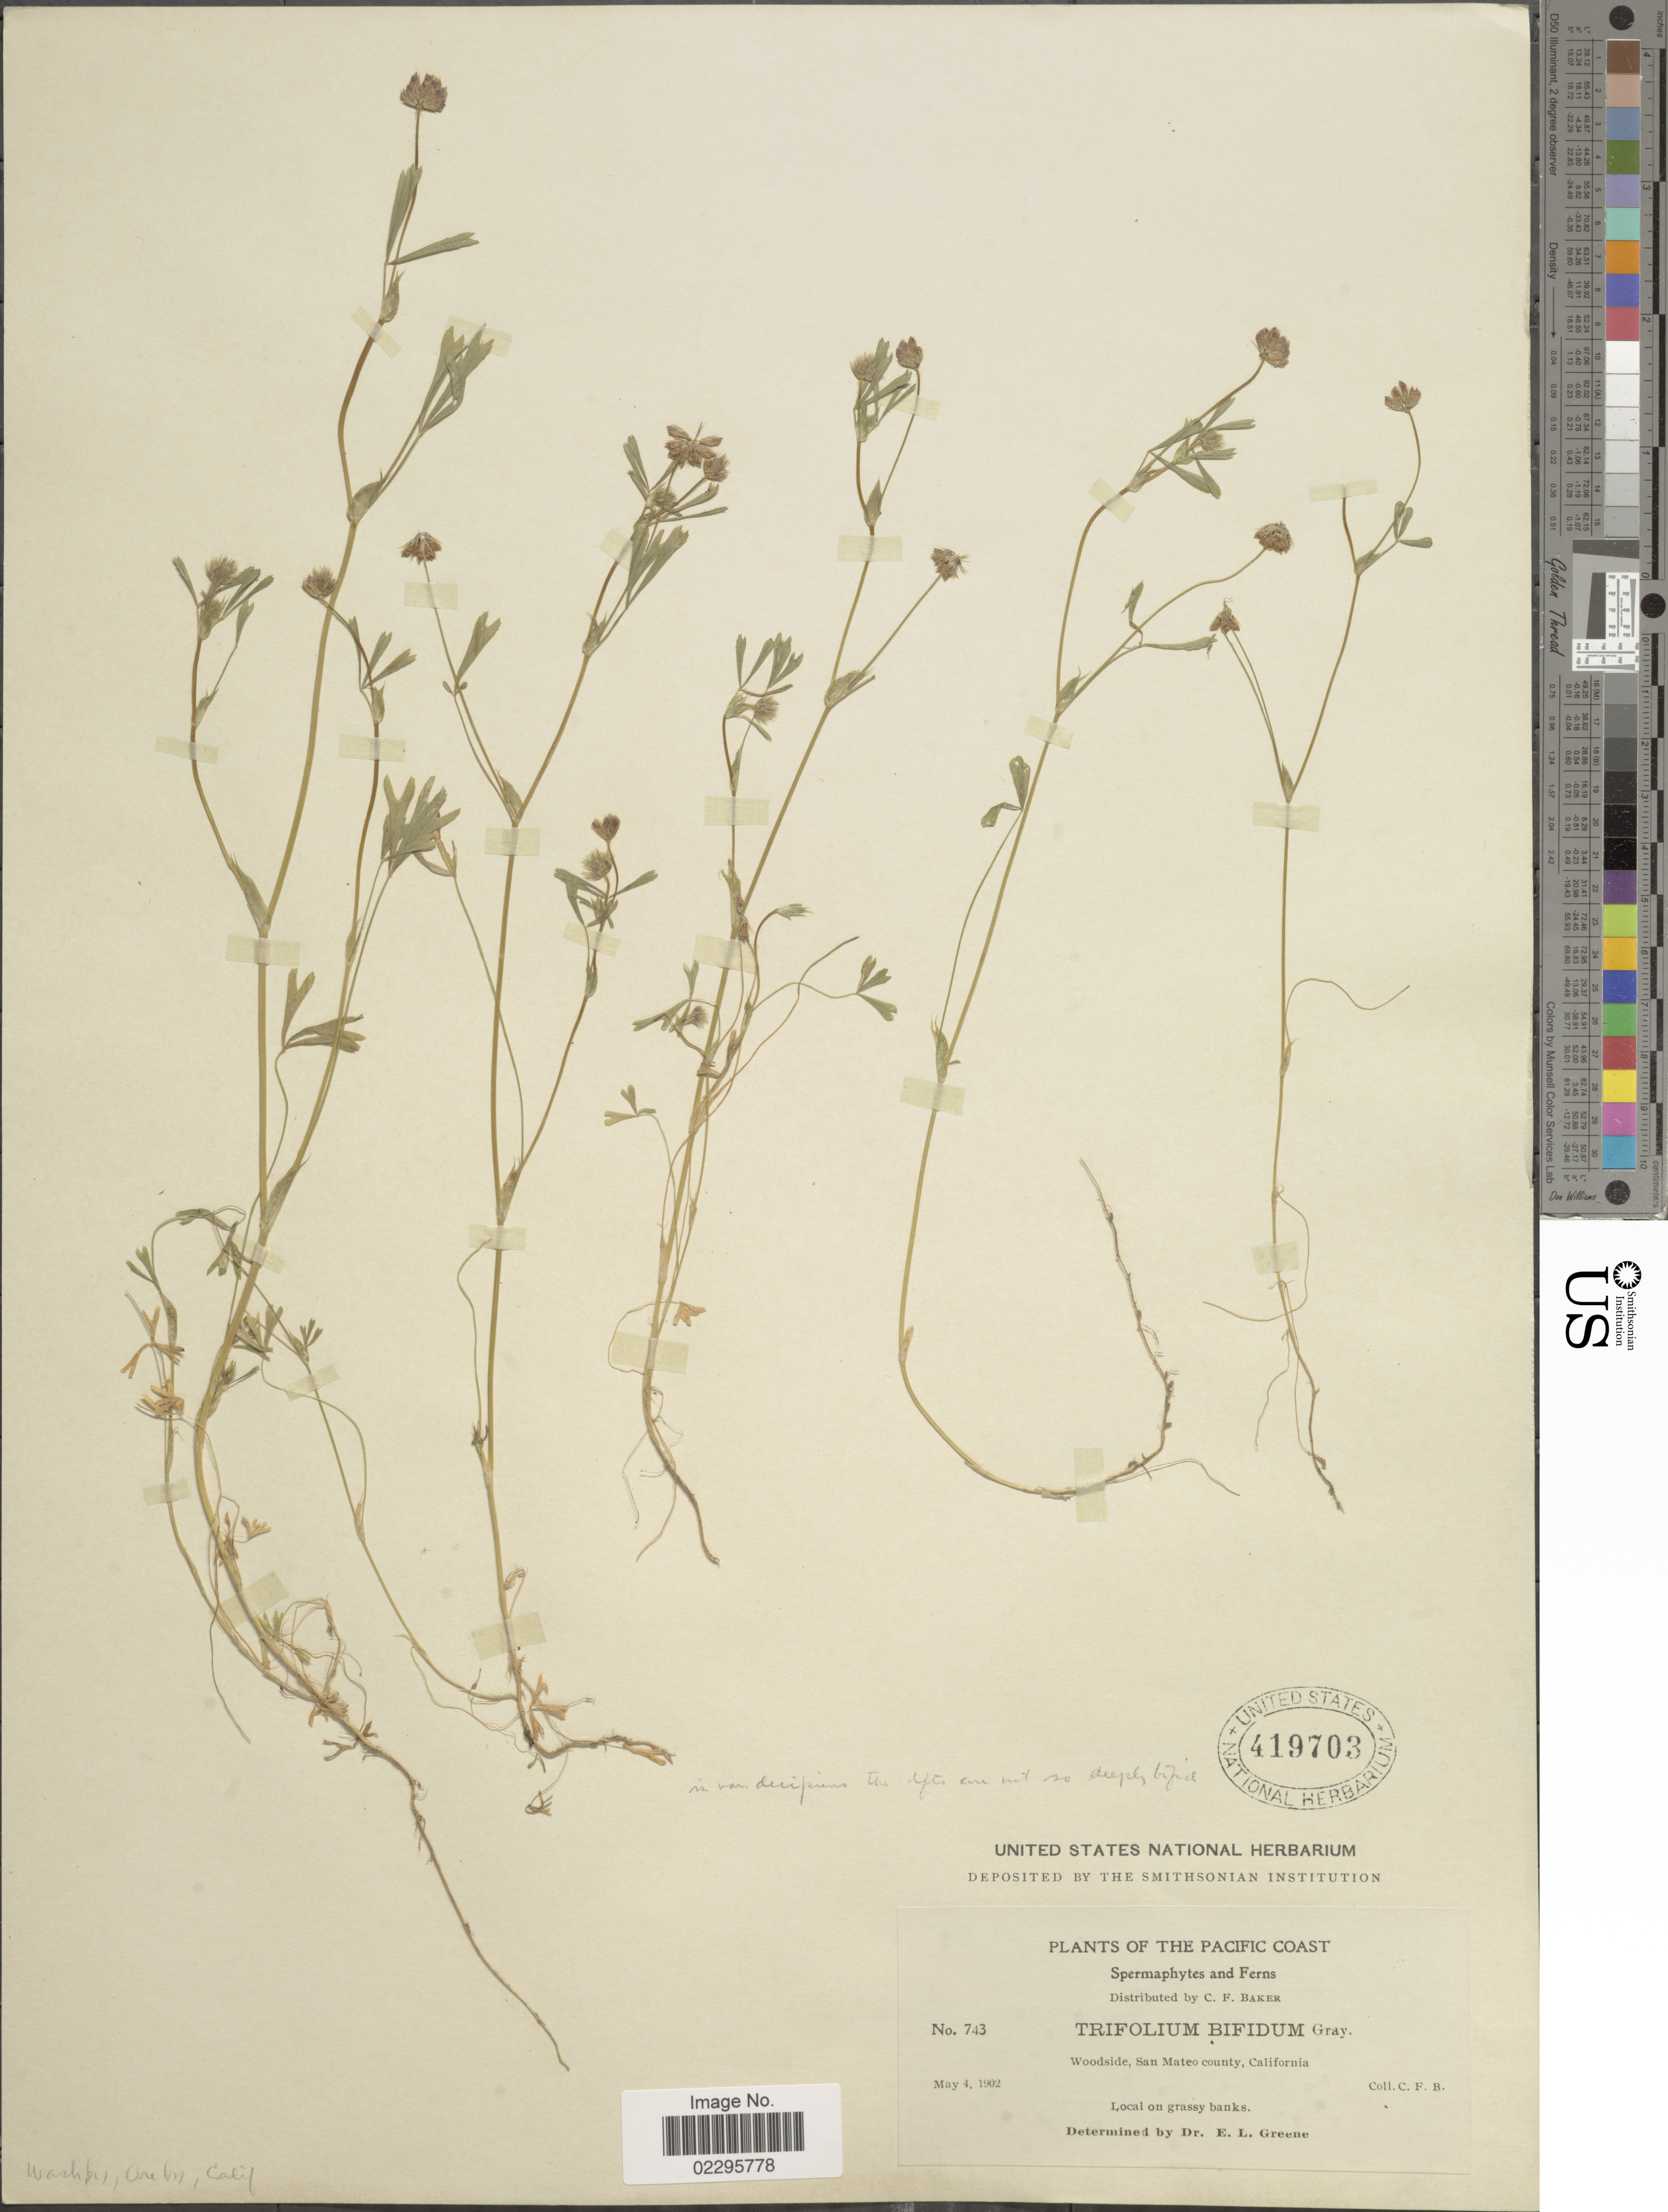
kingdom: Plantae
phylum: Tracheophyta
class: Magnoliopsida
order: Fabales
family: Fabaceae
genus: Trifolium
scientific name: Trifolium bifidum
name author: A. Gray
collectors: C. F. Baker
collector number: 743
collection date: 1902-05-04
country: United States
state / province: California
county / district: San Mateo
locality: Pacific Coast, woodside, San Mateo county, local on grassy banks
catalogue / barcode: US 419703